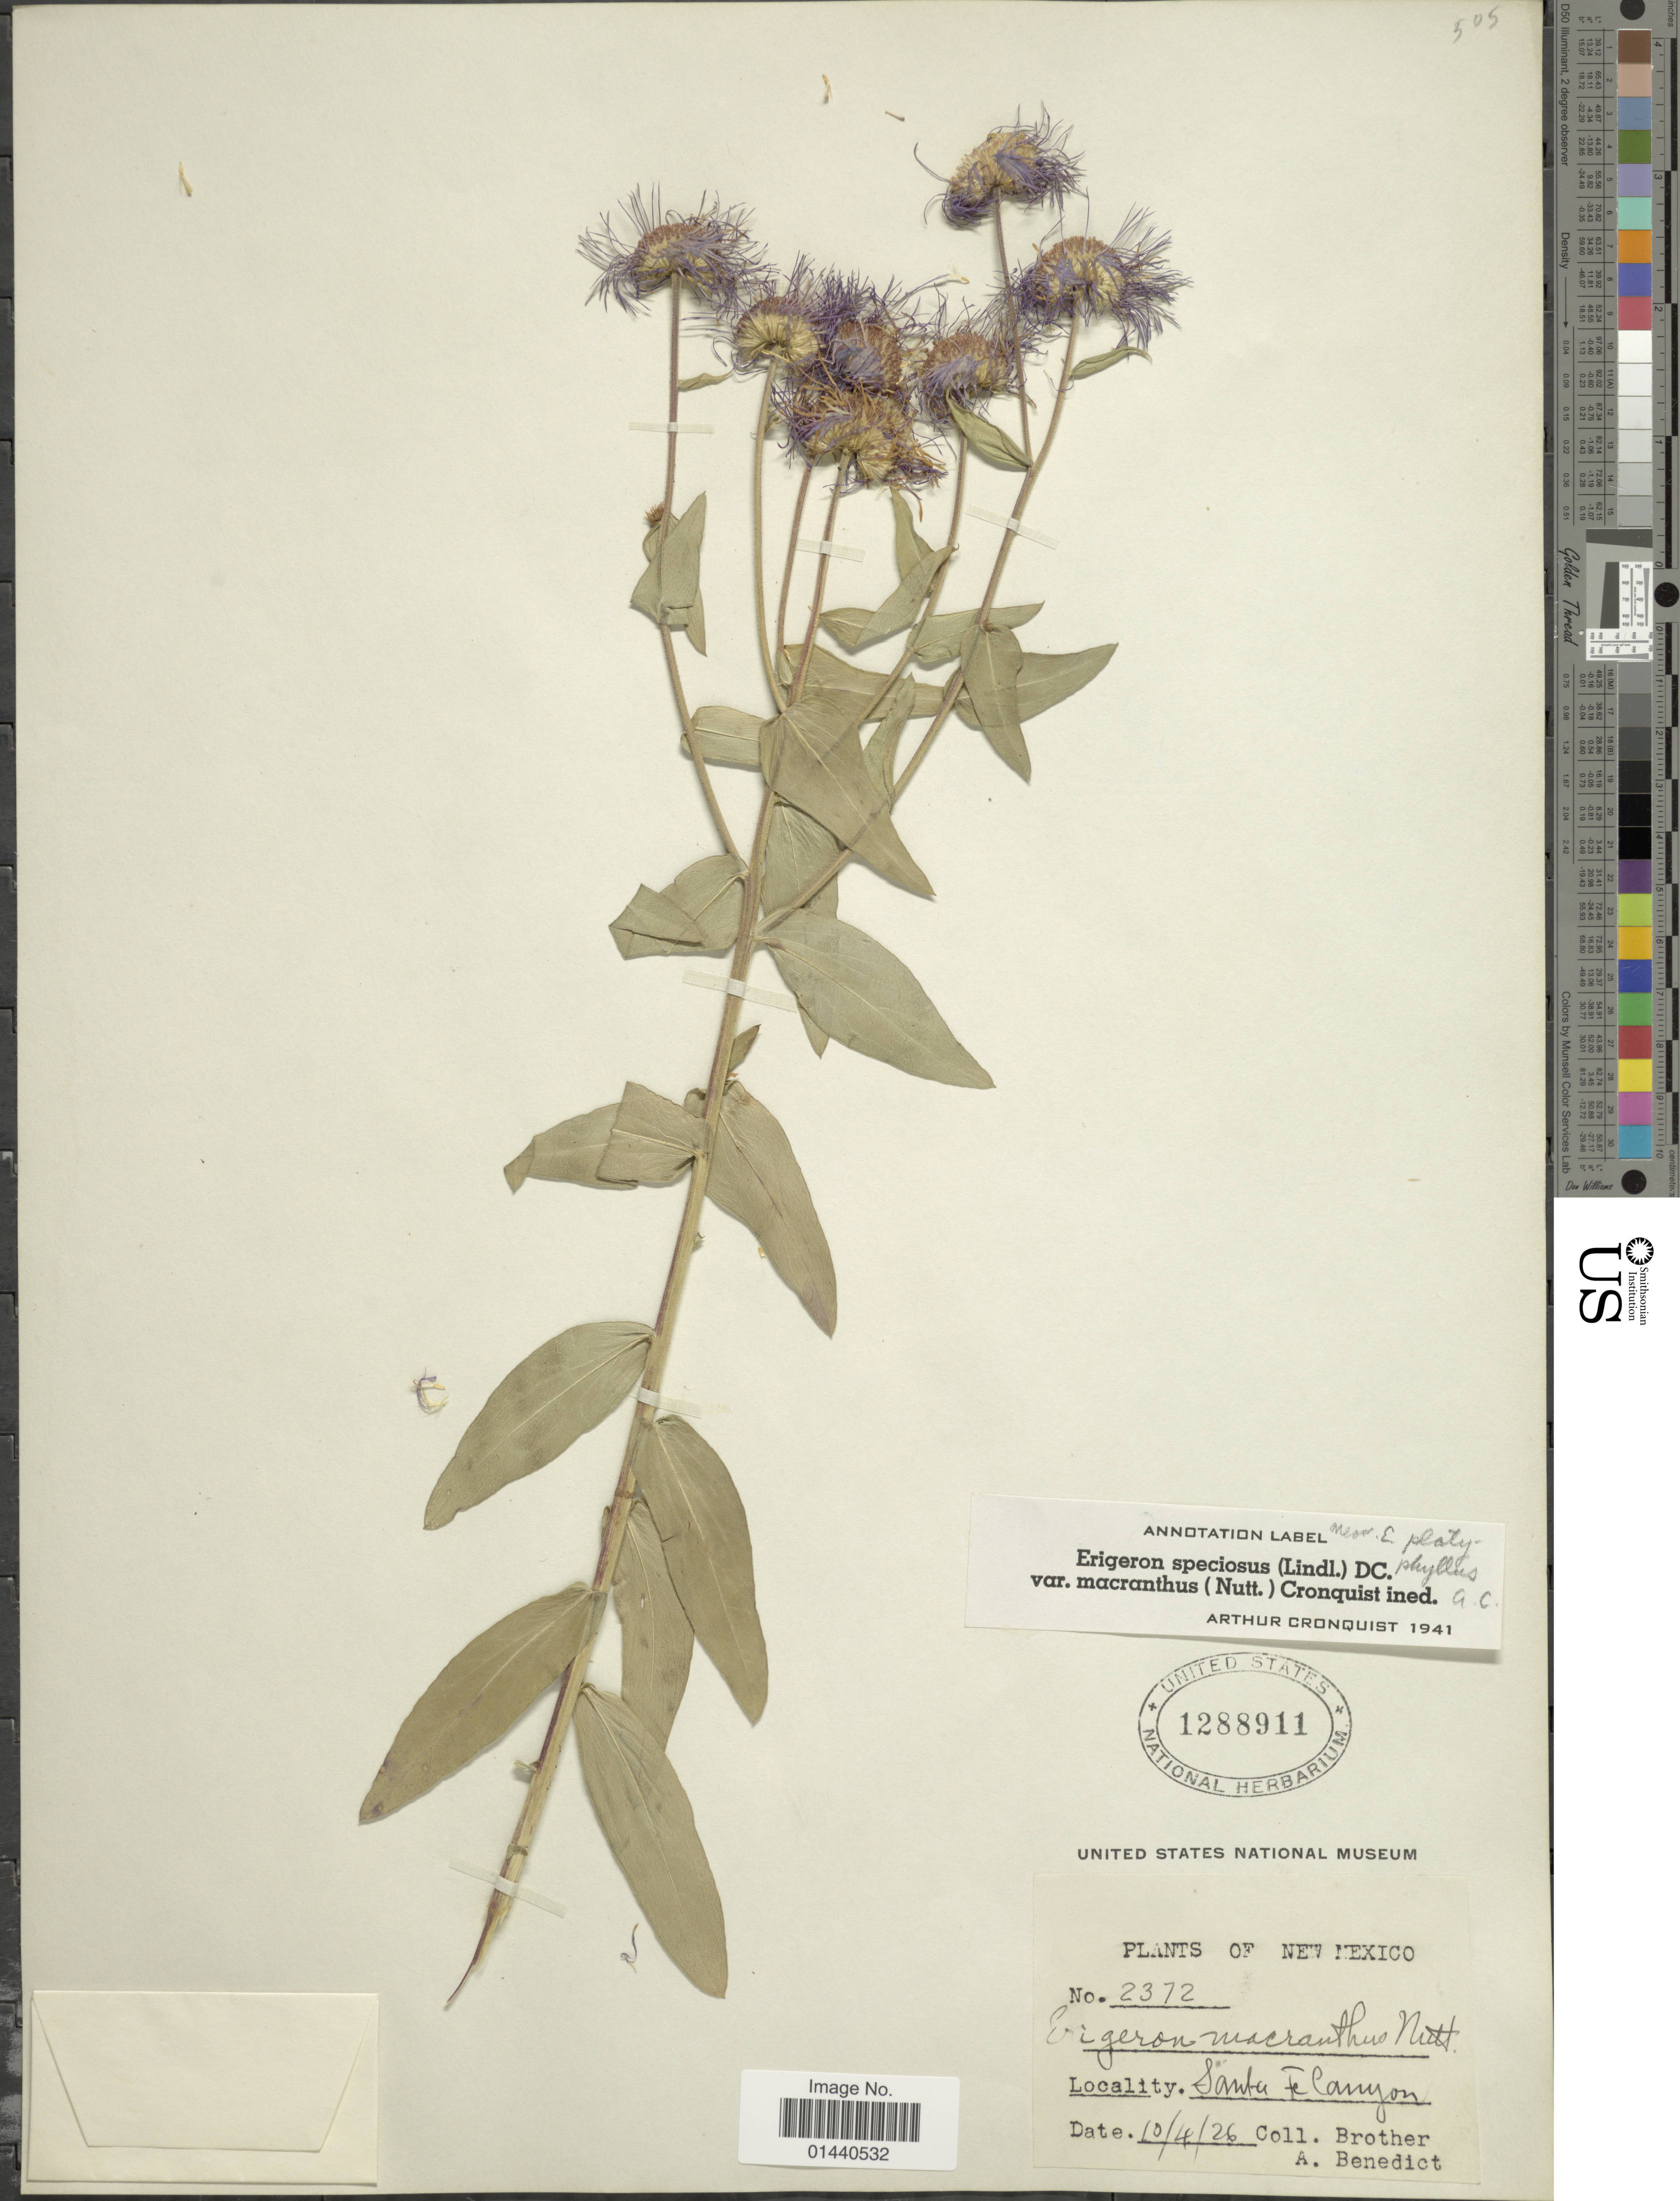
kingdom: Plantae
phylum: Tracheophyta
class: Magnoliopsida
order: Asterales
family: Asteraceae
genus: Erigeron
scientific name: Erigeron speciosus var. macranthus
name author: (Nutt.) Cronq.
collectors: Bro. A. Benedict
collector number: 2372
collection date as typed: Transcribed d/m/y: 4/10/26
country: United States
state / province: New Mexico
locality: Santa Fe Canyon.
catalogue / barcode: US 1288911